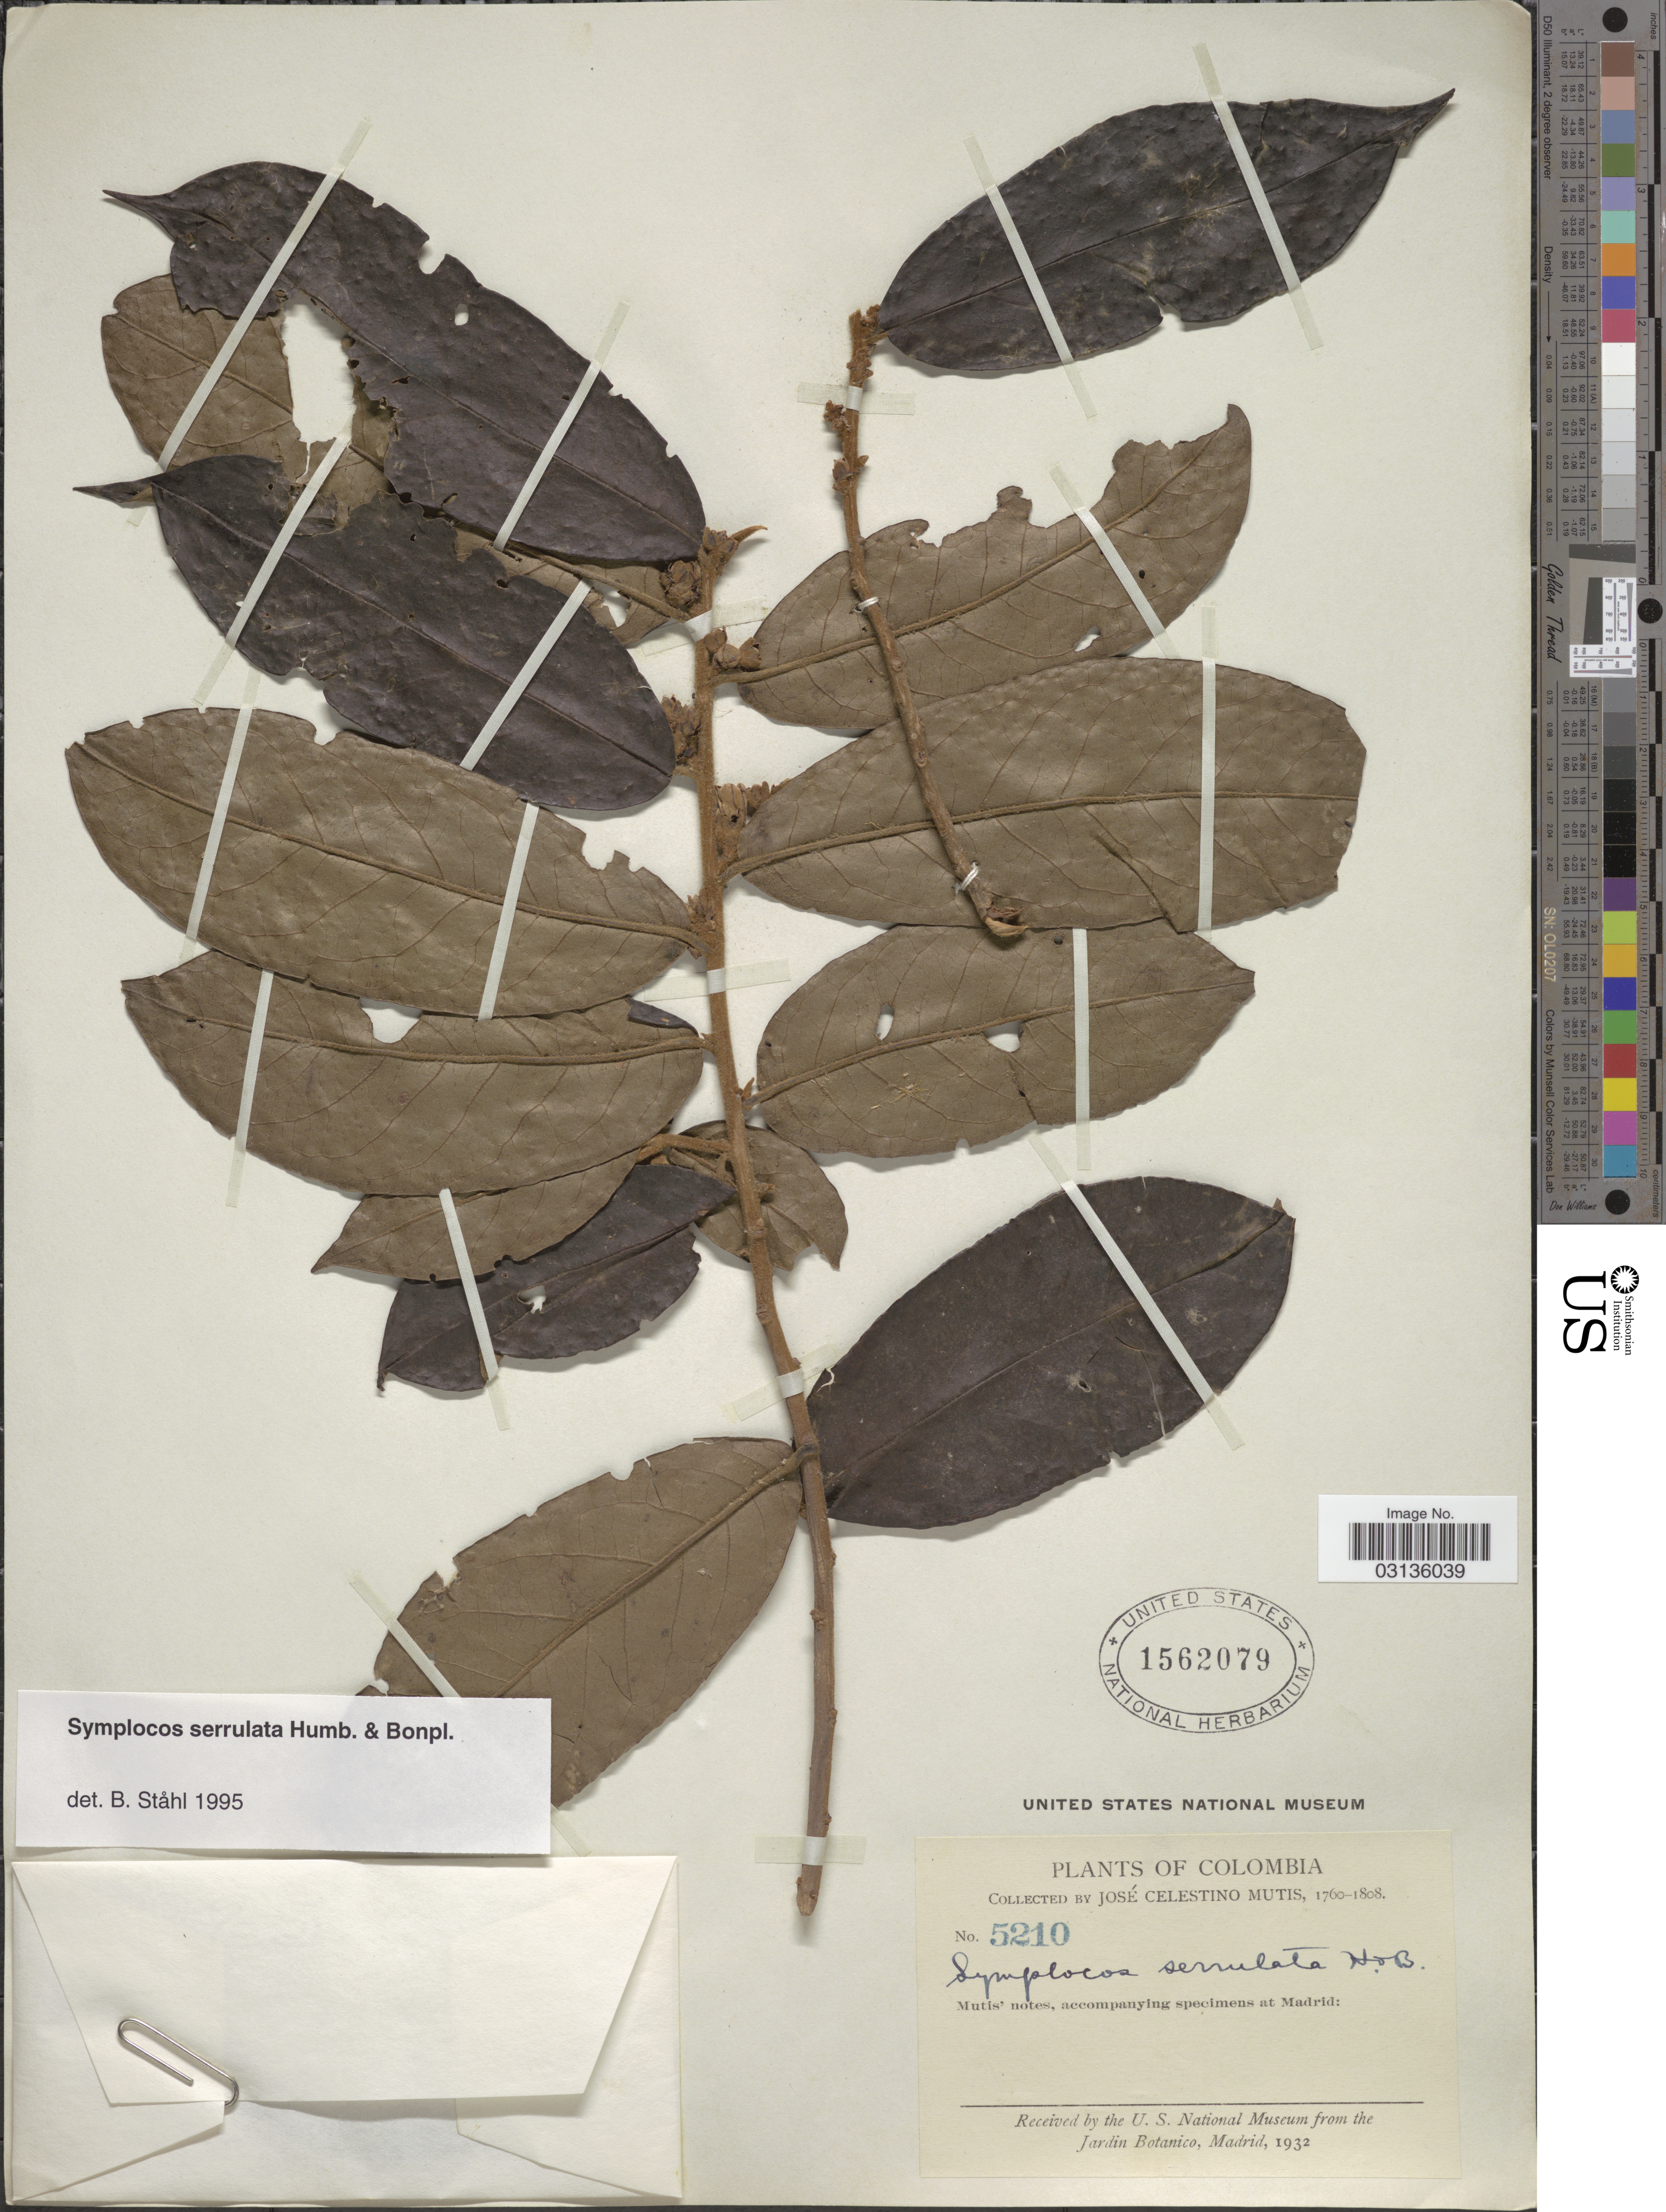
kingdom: Plantae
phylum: Tracheophyta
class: Magnoliopsida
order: Ericales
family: Symplocaceae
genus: Symplocos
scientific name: Symplocos serrulata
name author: Bonpl.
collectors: J. C. B. Mutis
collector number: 5210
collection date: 1760/1808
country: Colombia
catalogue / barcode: US 1562079